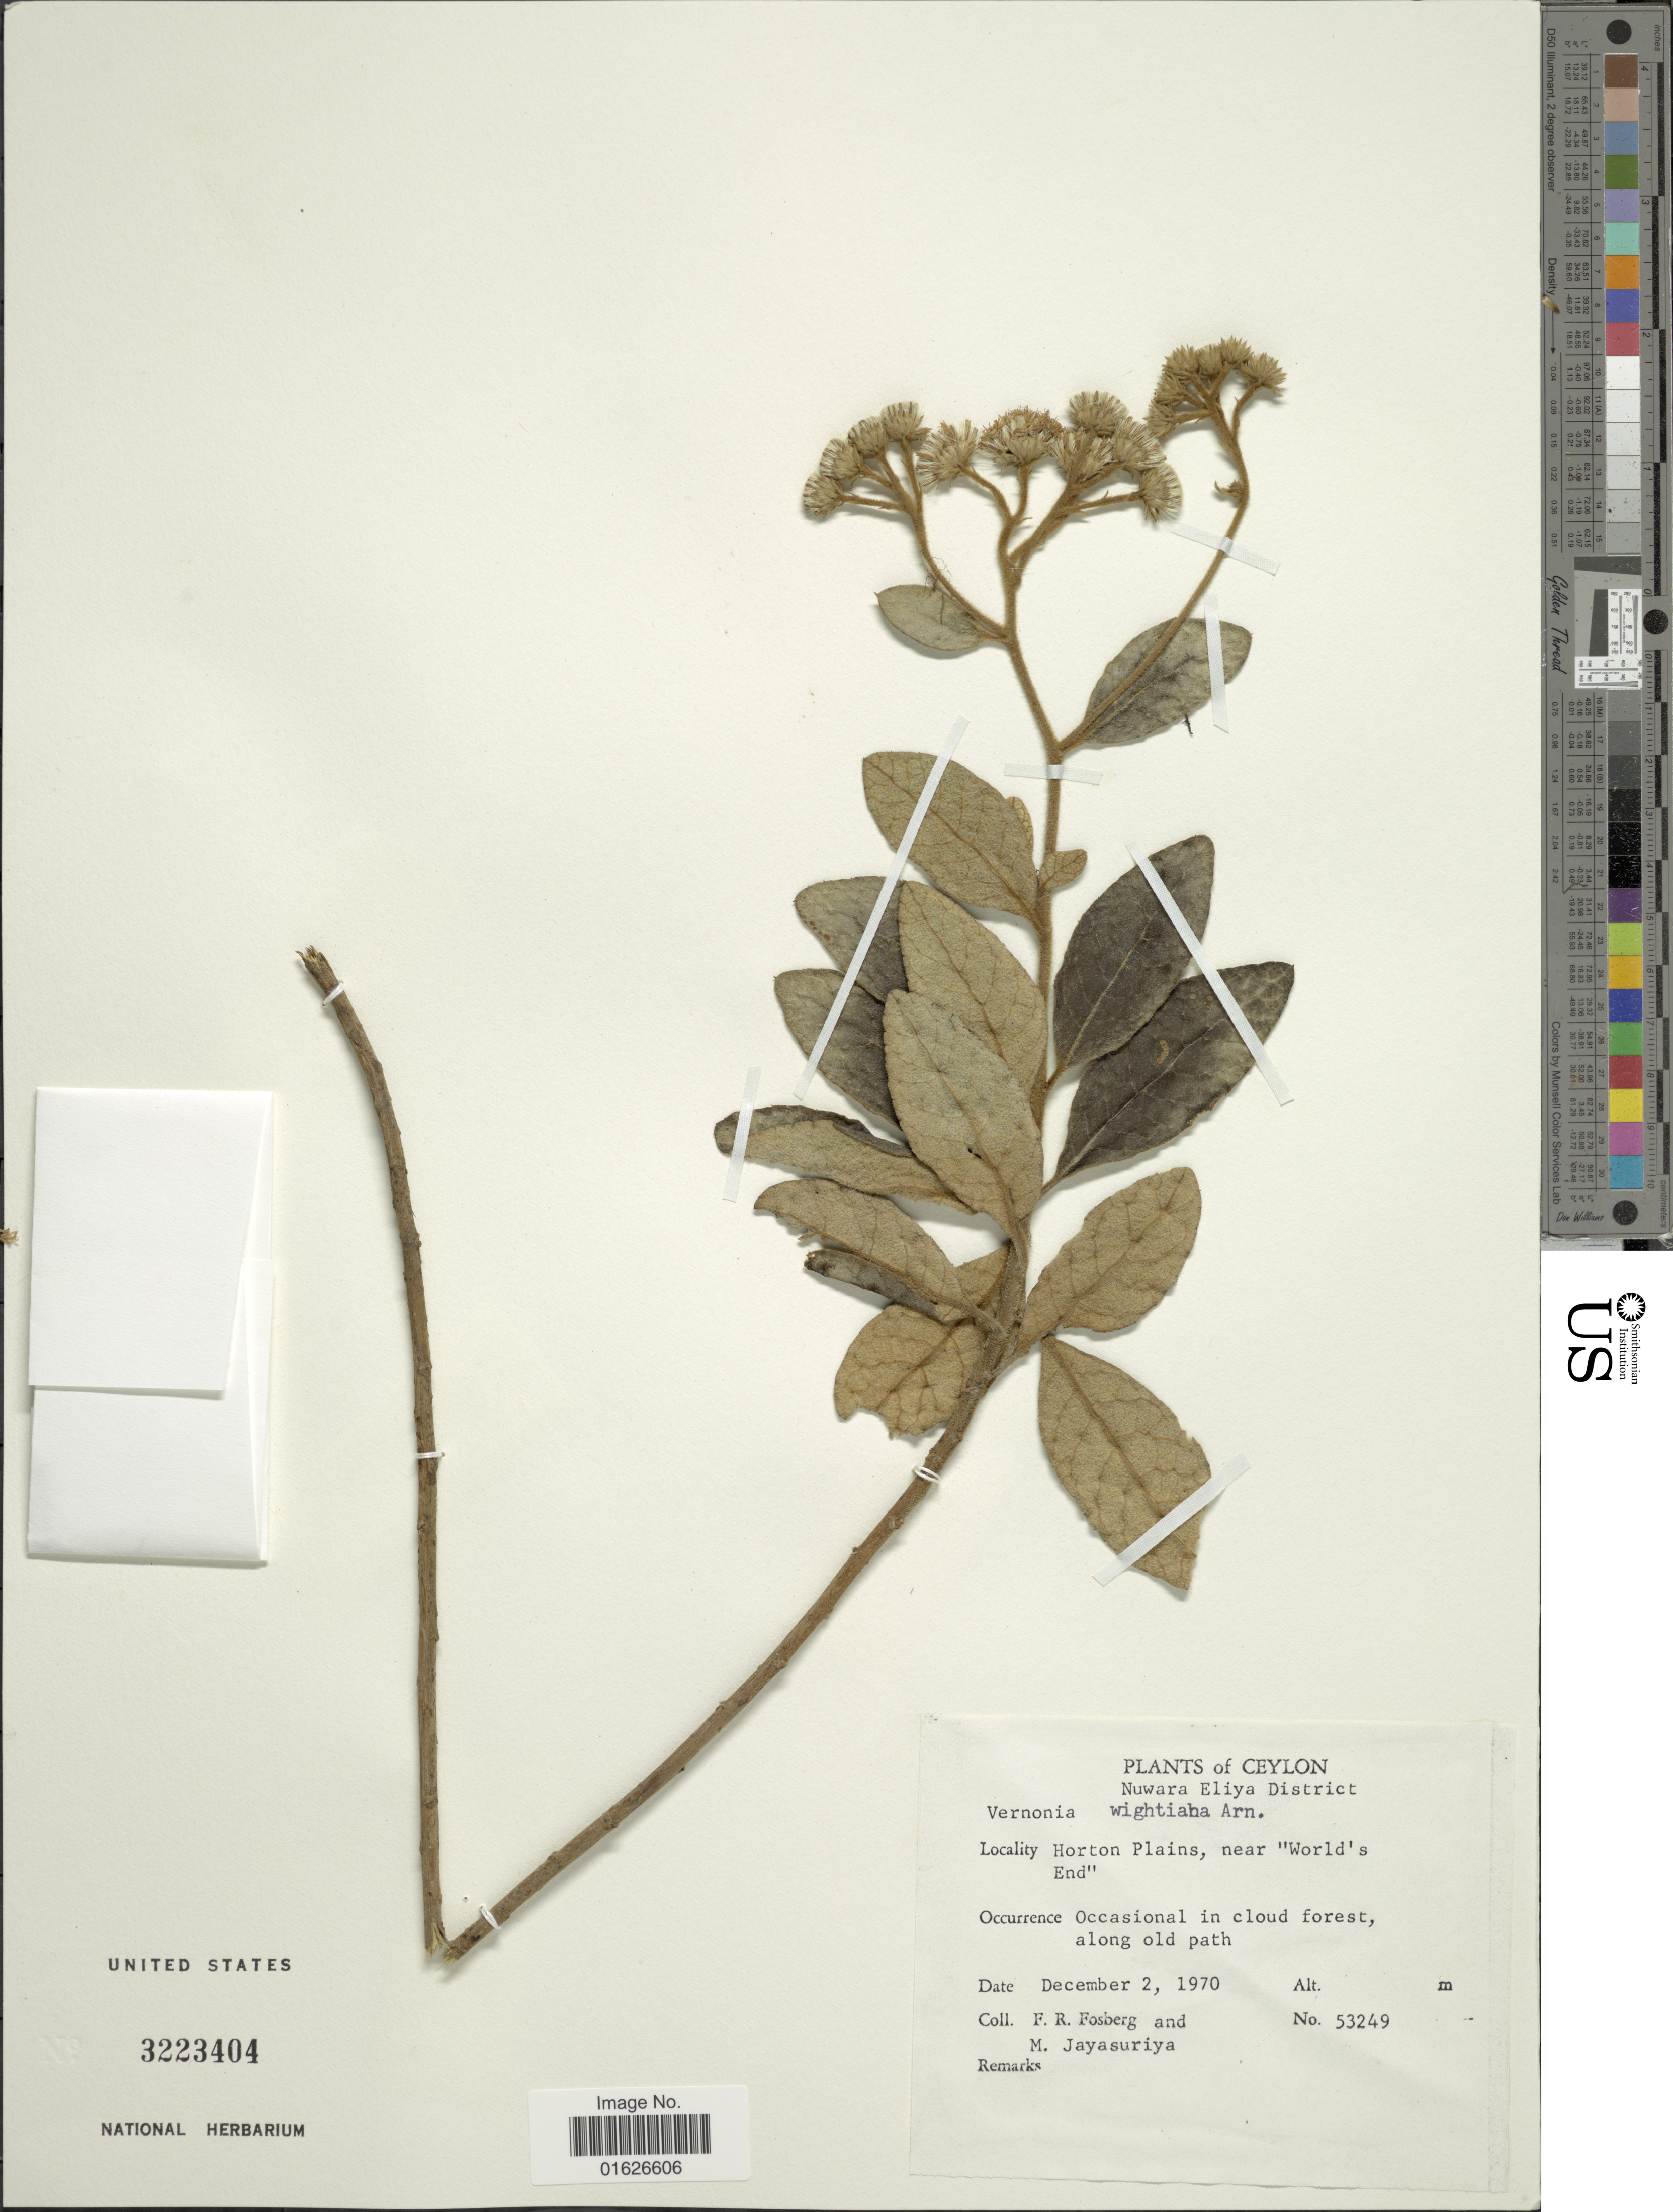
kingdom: Plantae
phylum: Tracheophyta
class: Magnoliopsida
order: Asterales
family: Asteraceae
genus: Uniyala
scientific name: Uniyala wightiana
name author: (Arn.) H. Rob. & Skvarla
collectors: F. R. Fosberg & M. Jayasuriya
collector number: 53249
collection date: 1970-12-02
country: Sri Lanka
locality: Ceylon, Nuwara Eliya District, Horton Plains, near "World's End".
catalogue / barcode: US 3223404